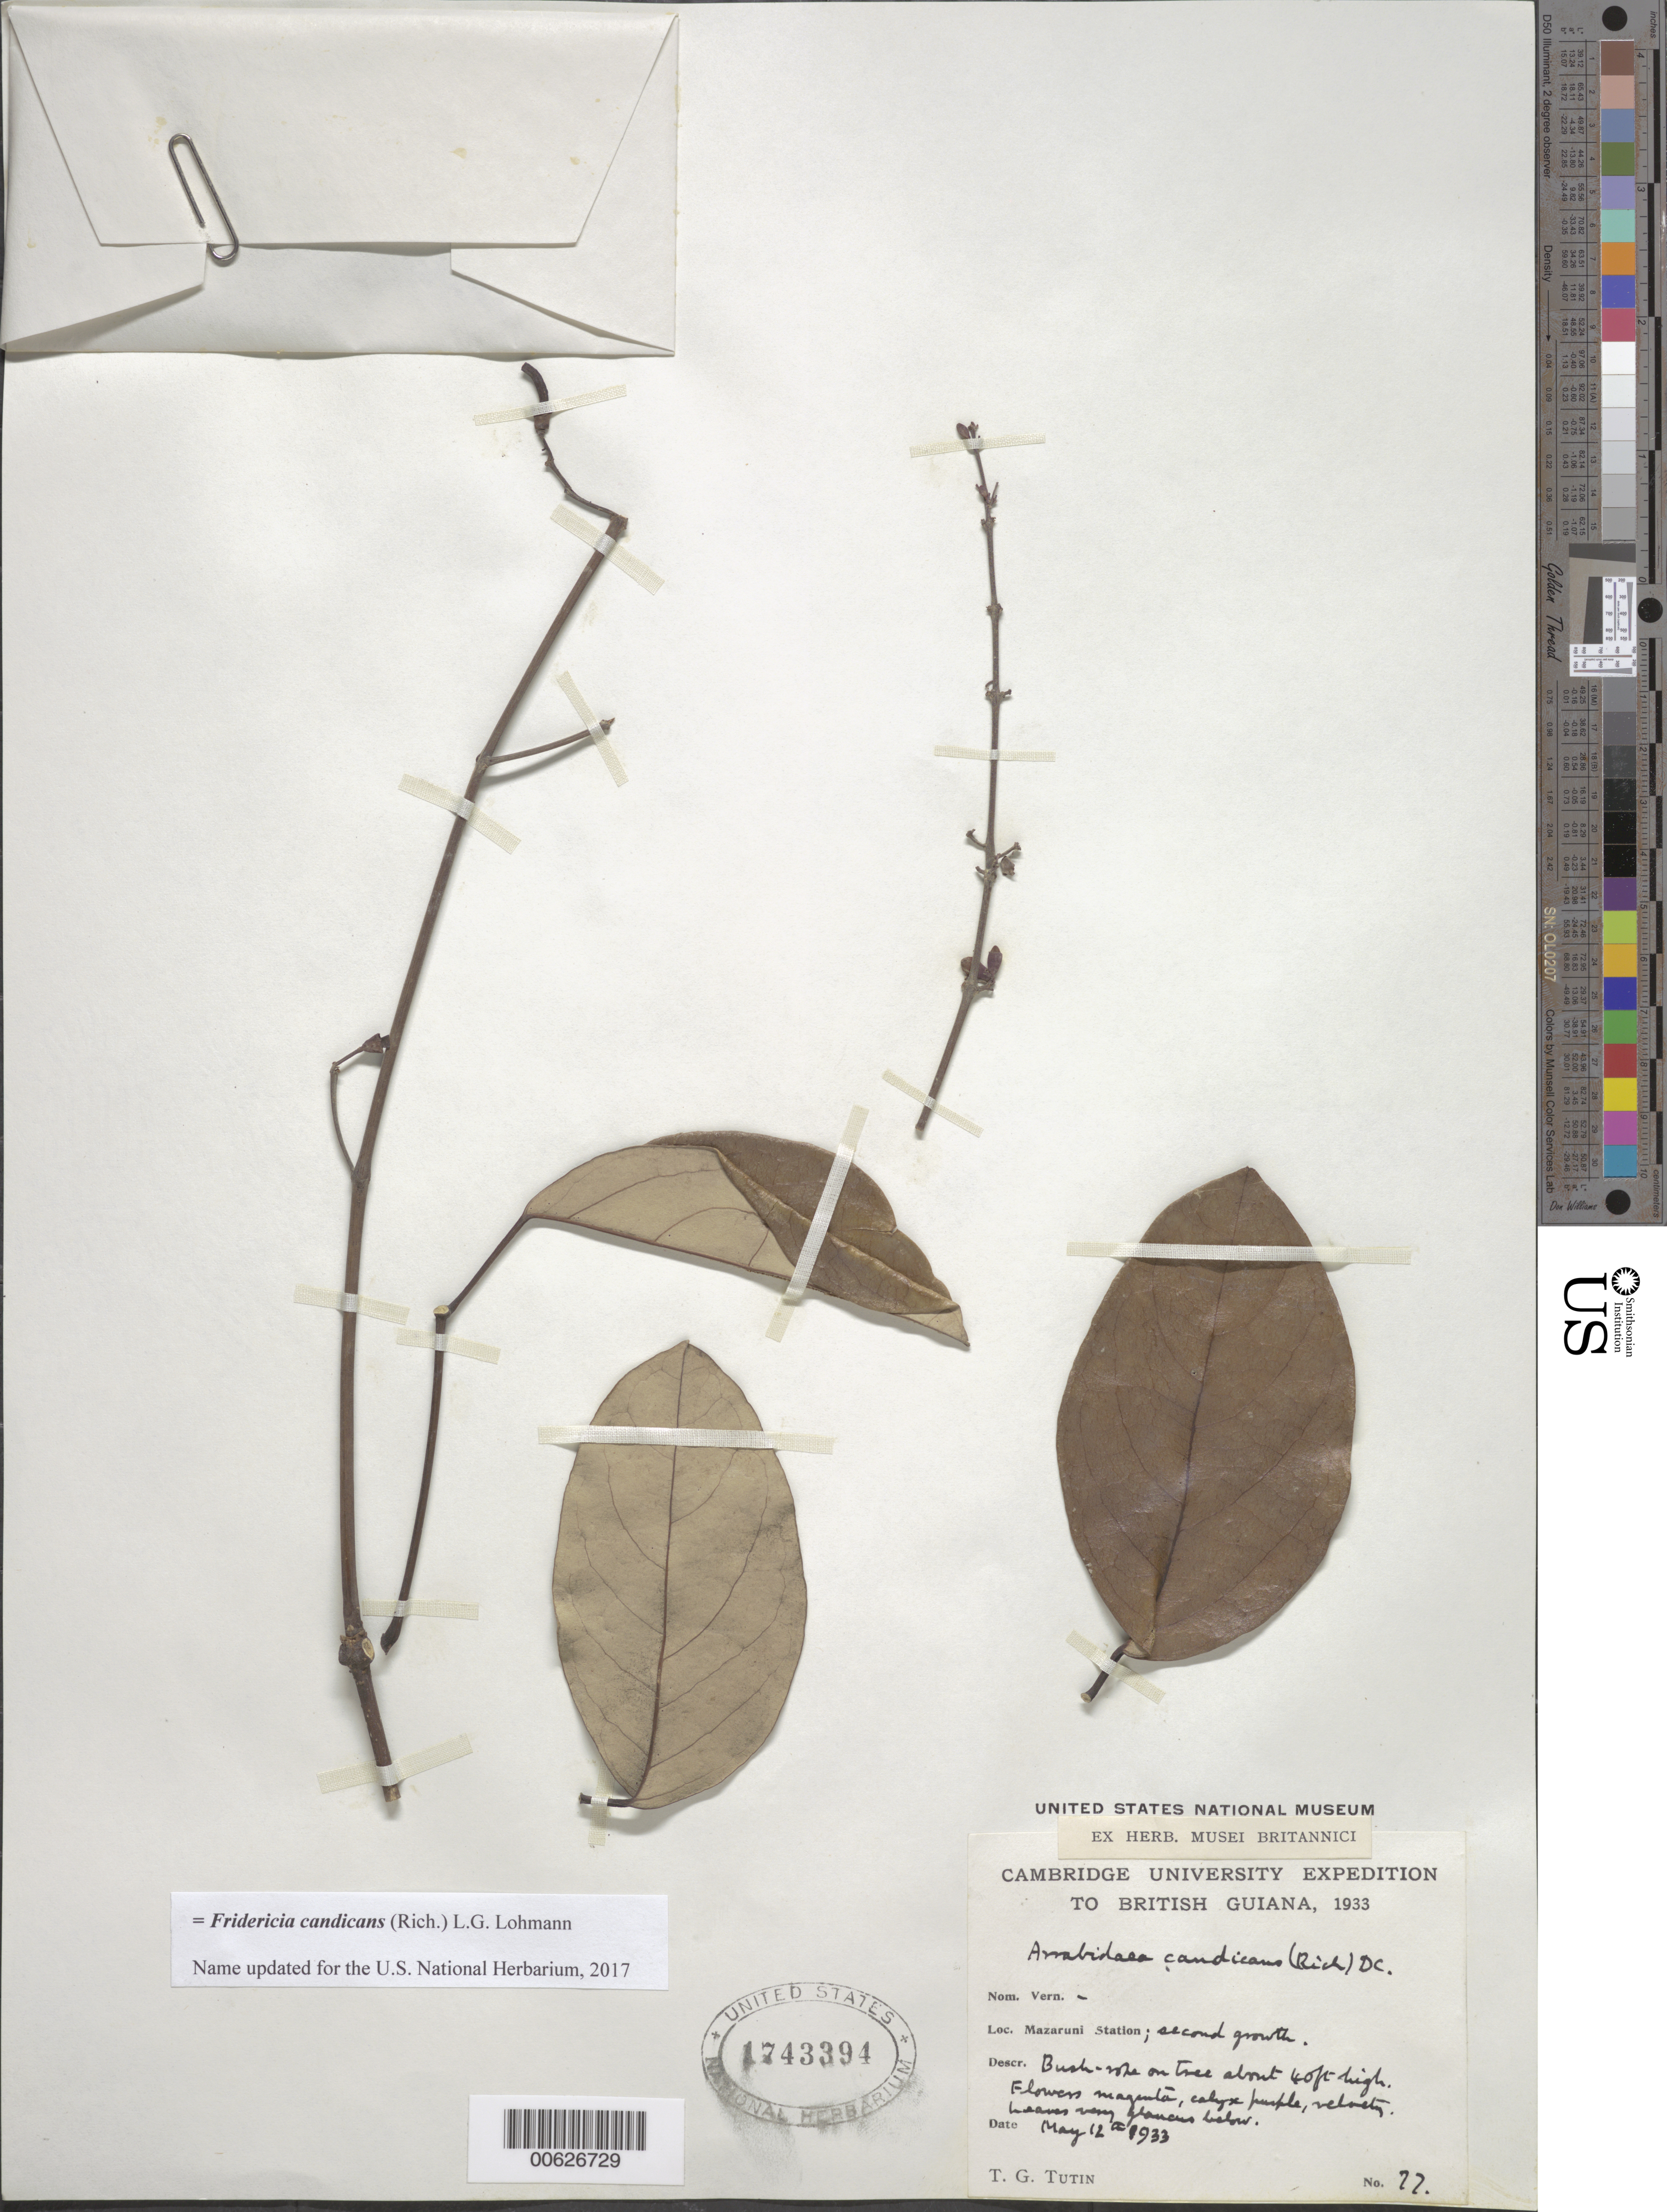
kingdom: Plantae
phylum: Tracheophyta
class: Magnoliopsida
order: Lamiales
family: Bignoniaceae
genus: Arrabidaea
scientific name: Arrabidaea candicans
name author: (Rich.) DC.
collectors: T. G. Tutin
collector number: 77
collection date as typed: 12-May-33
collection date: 1933-05-12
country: Guyana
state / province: Cuyuni-Mazaruni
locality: Mazaruni Station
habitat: Second growth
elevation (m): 30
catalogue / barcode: US 1743394